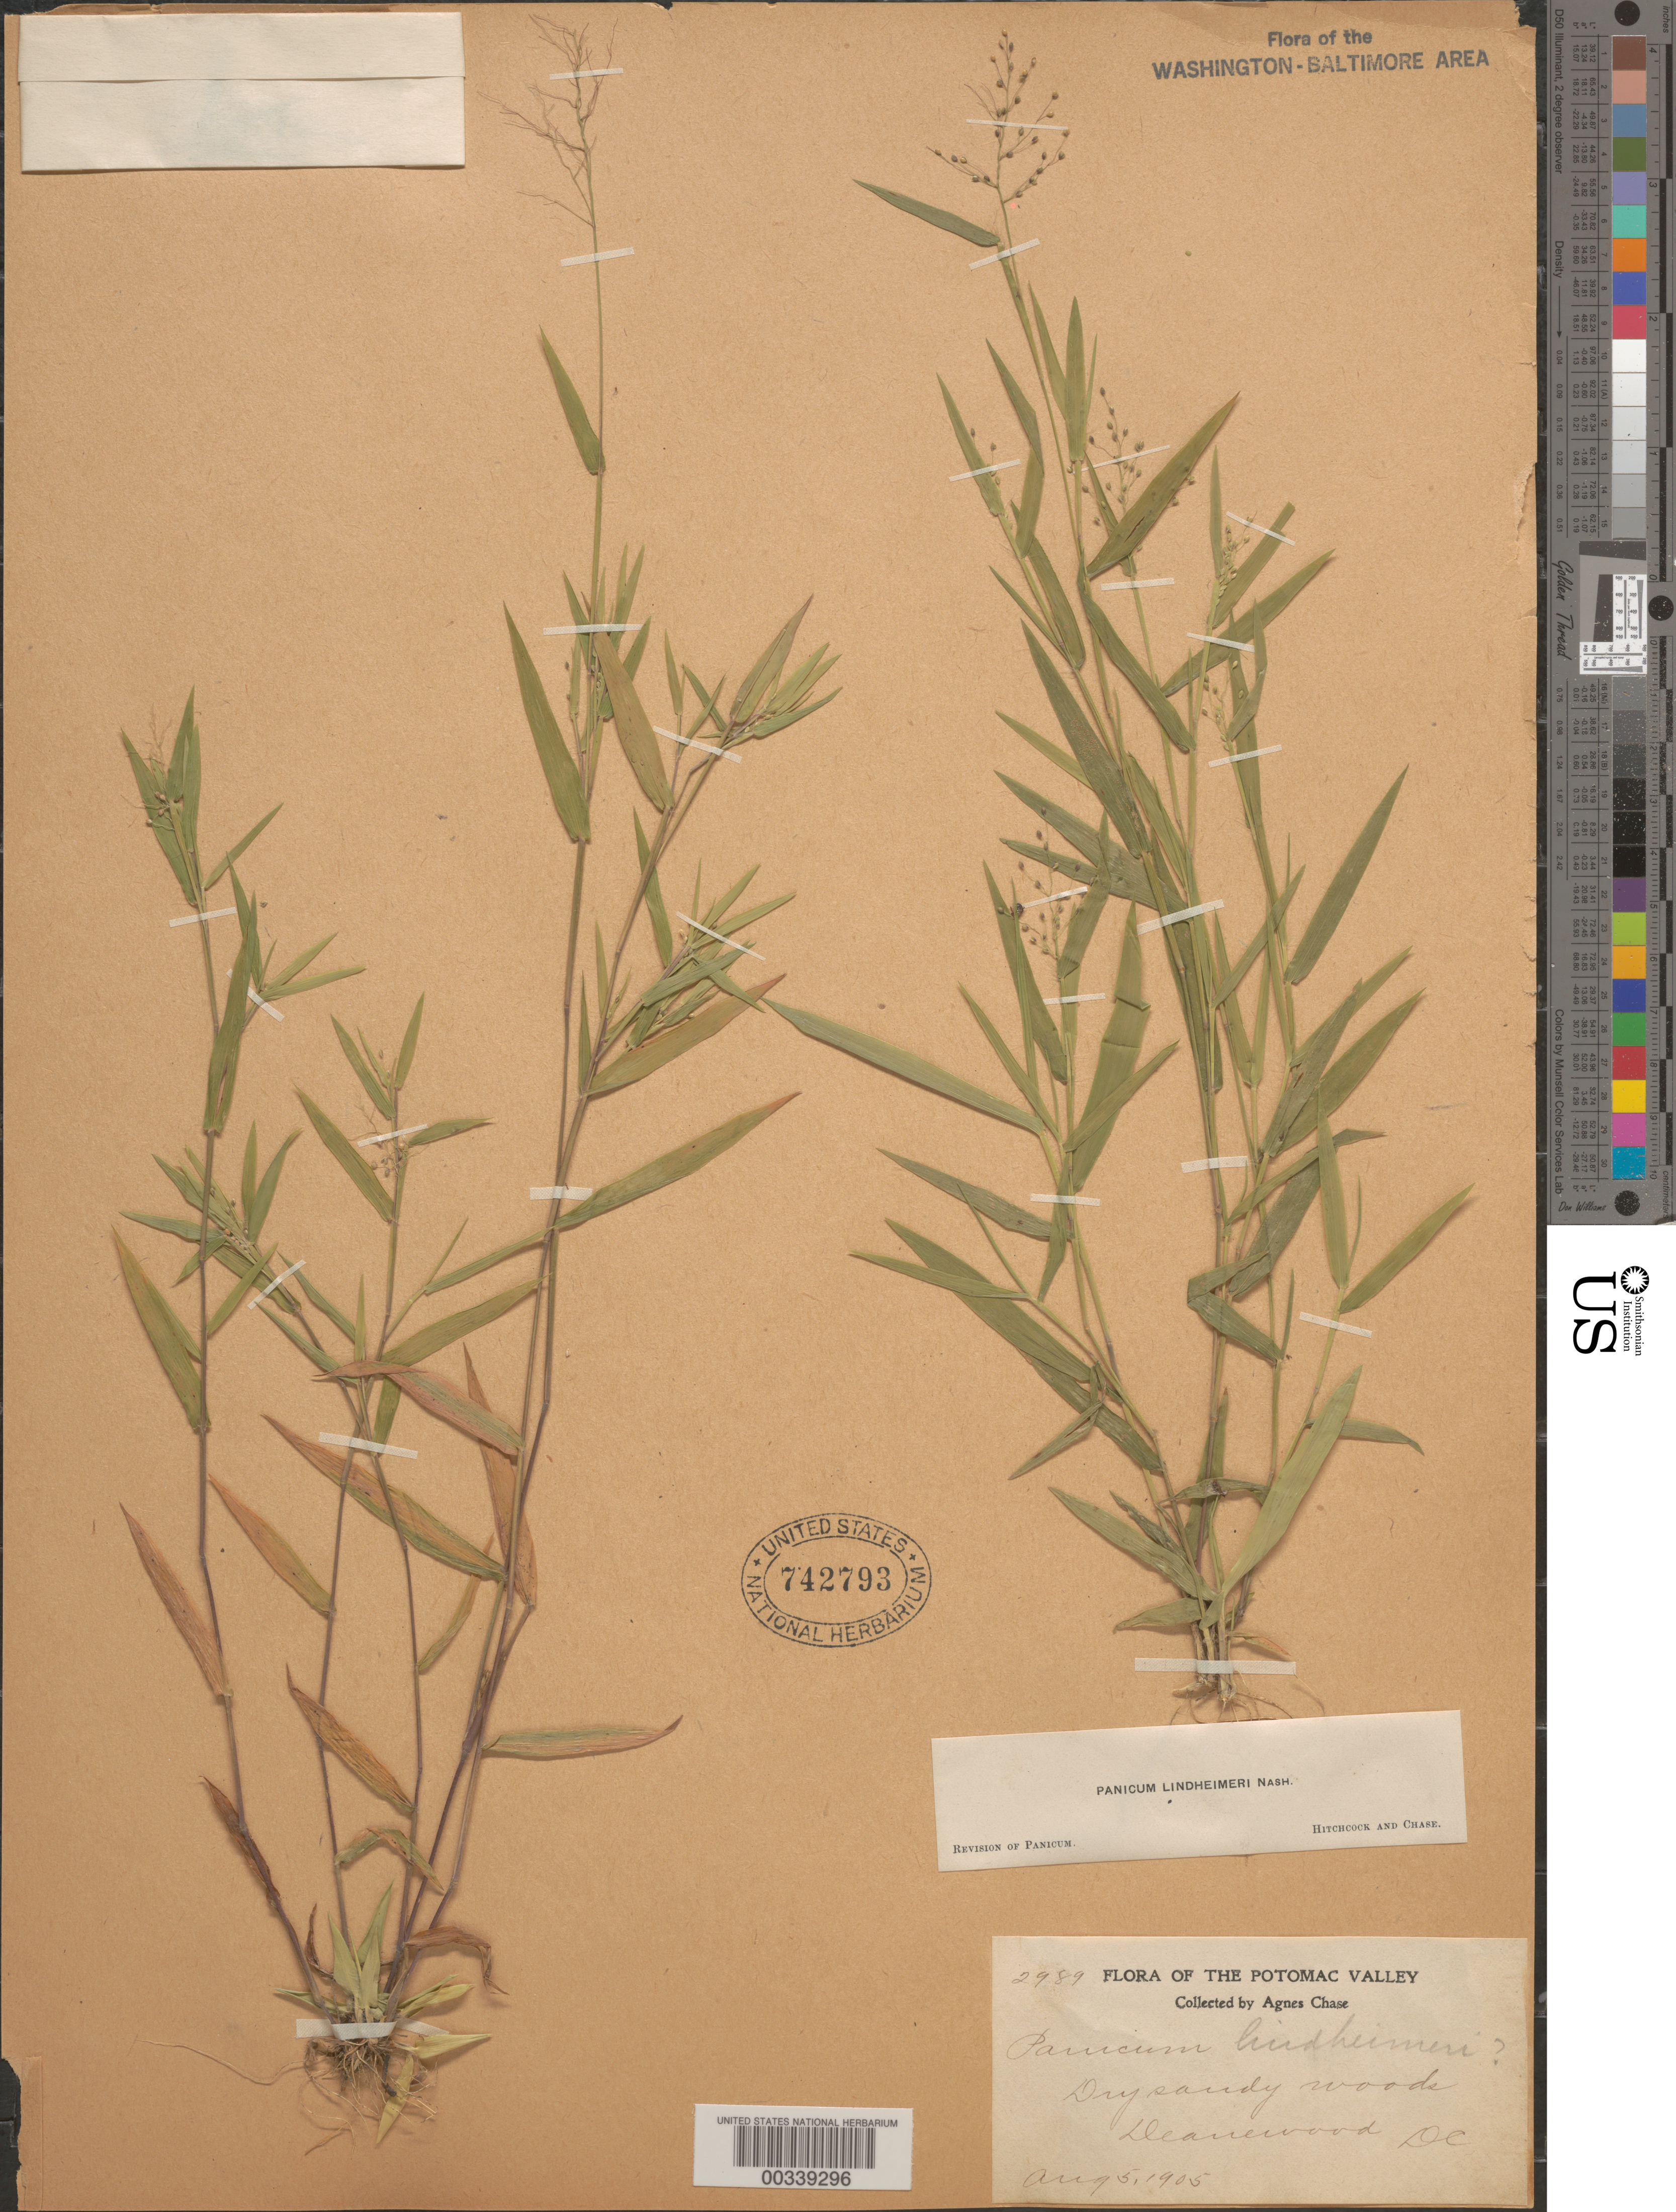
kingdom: Plantae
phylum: Tracheophyta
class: Liliopsida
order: Poales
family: Poaceae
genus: Dichanthelium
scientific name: Dichanthelium acuminatum var. lindheimeri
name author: (Nash) Gould & C.A. Clark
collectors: A. Chase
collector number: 2989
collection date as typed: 05 Aug 1905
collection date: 1905-08-05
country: United States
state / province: District of Columbia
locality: Deanwood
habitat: Among brush, sandy roadside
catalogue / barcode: US 742793